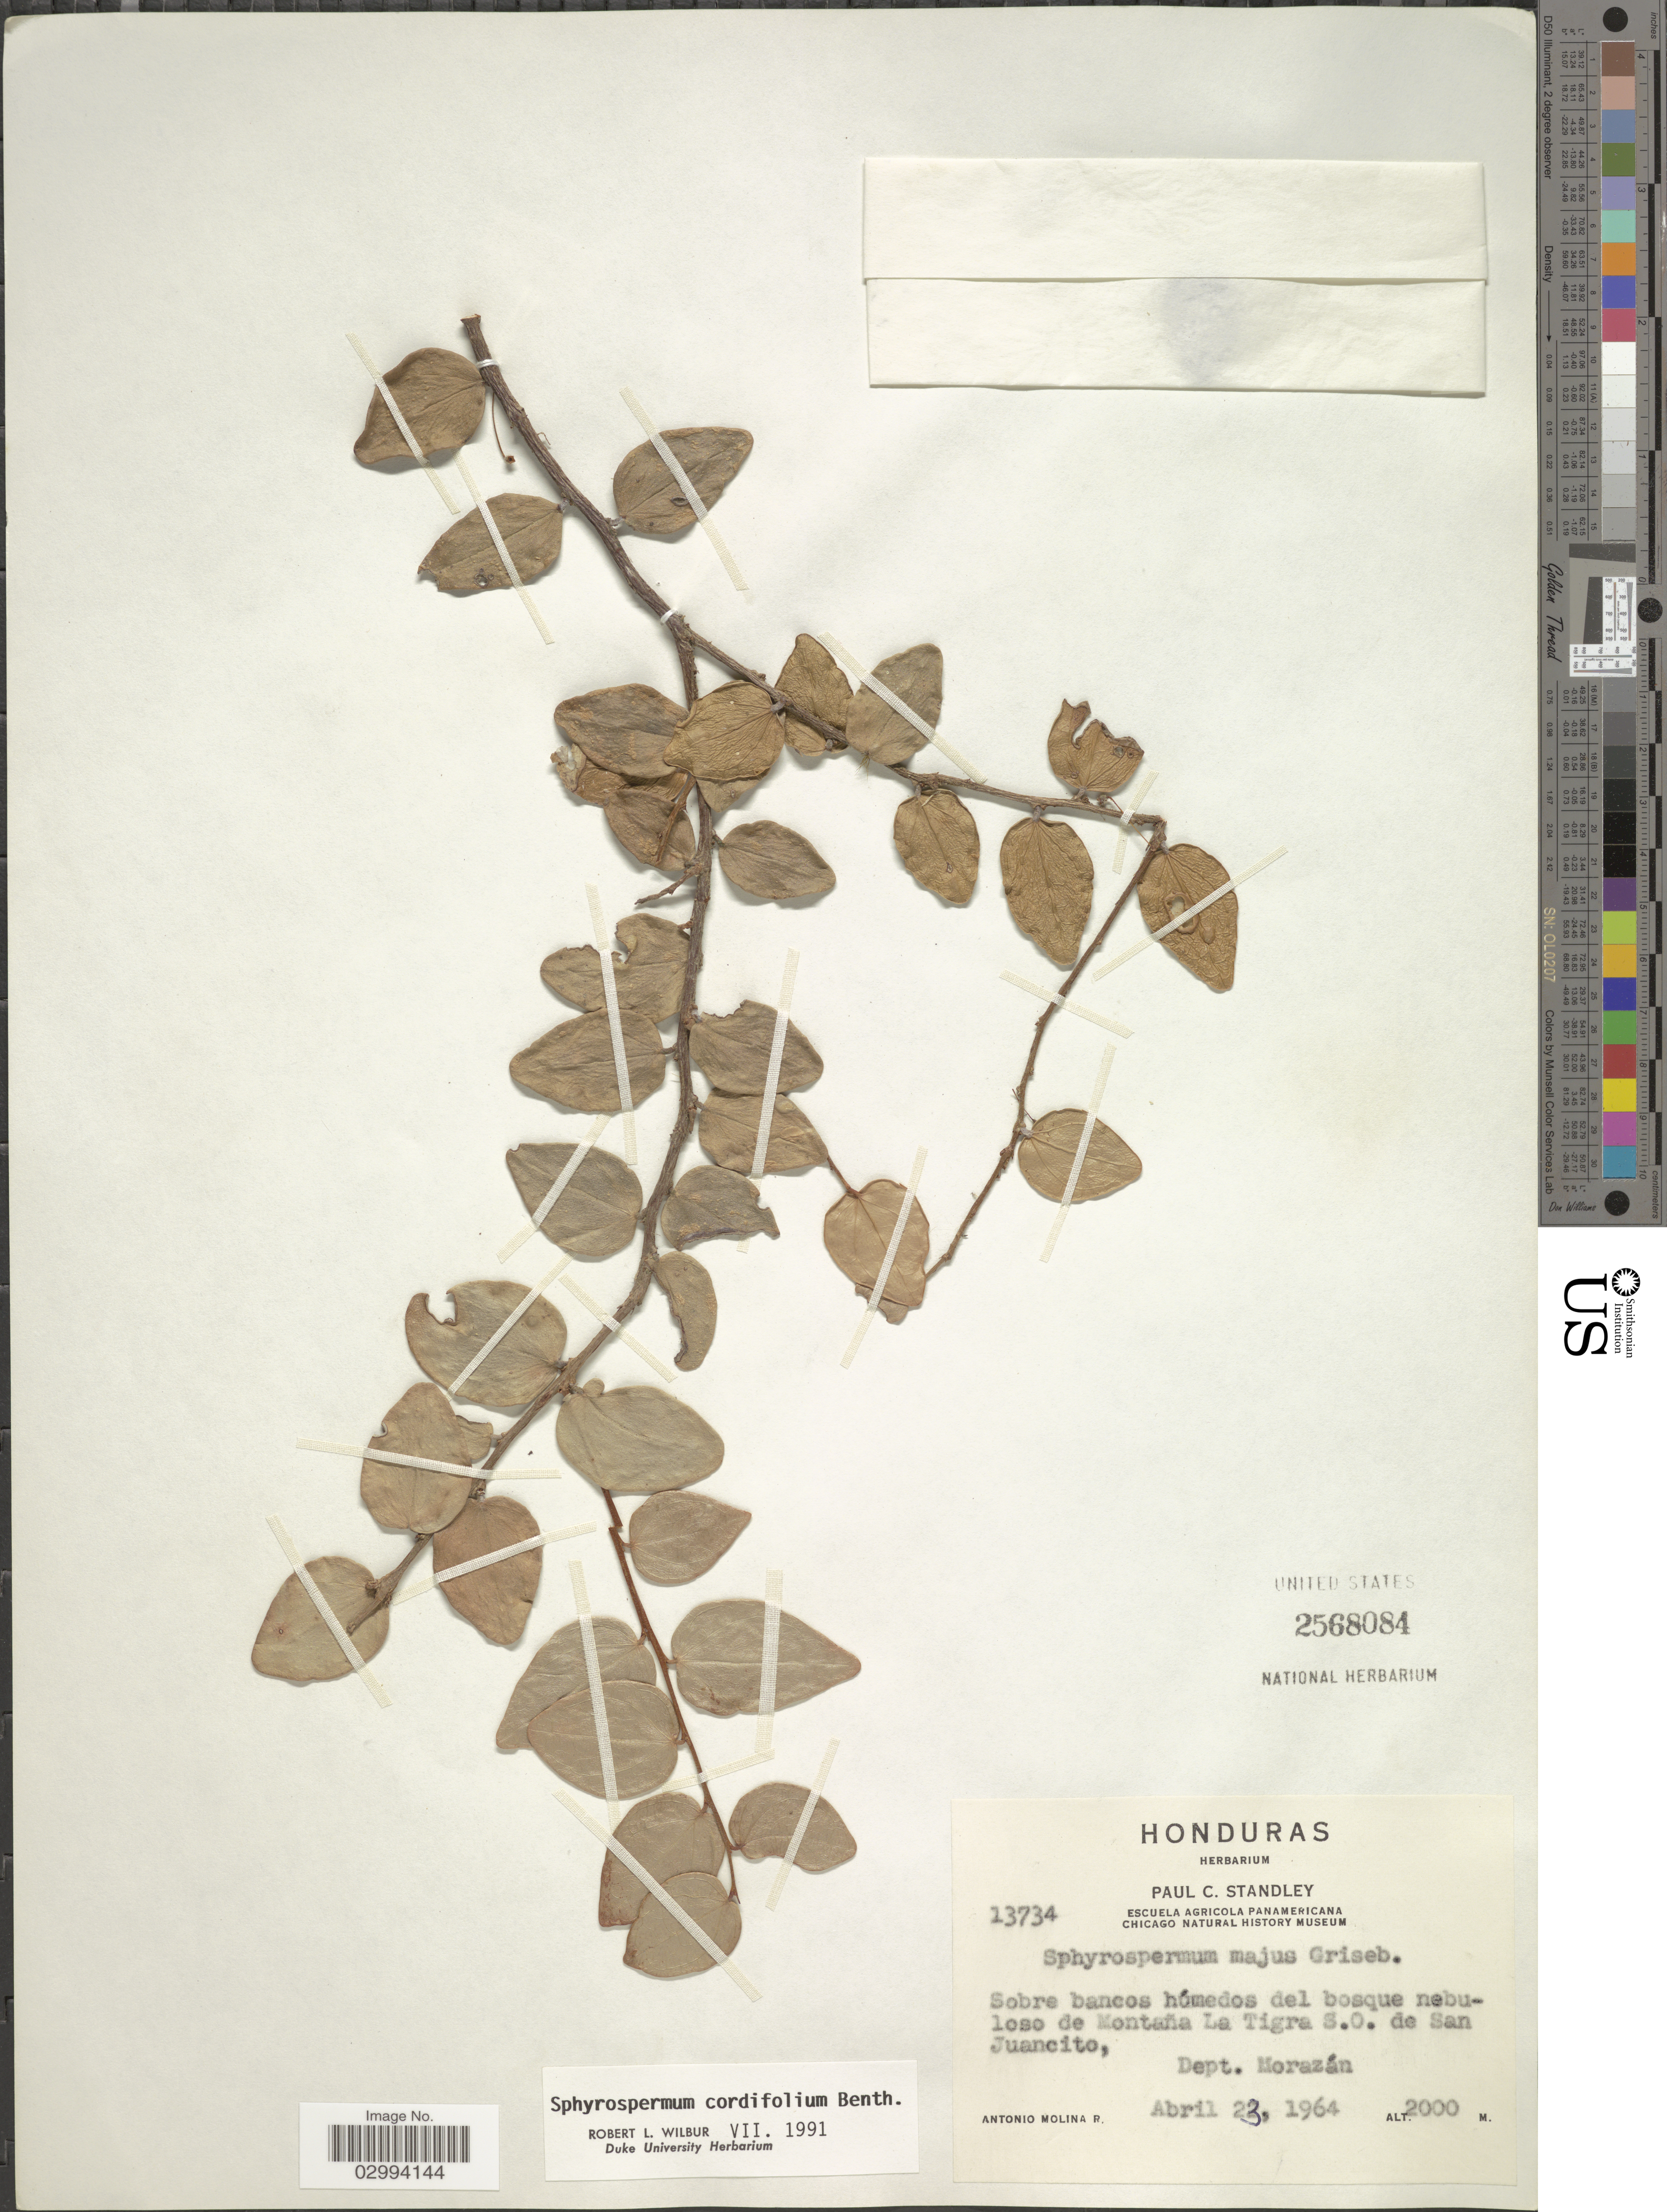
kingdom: Plantae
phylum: Tracheophyta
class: Magnoliopsida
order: Ericales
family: Ericaceae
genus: Sphyrospermum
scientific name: Sphyrospermum cordifolium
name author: Benth.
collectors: A. Molina R.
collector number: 13734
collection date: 1964-04-23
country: Honduras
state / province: Fco. Morazán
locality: Sobre bancos húmedos del bosque nebuloso de Montaña La Tigra S.O. de San Juancito, Dept. Morazán.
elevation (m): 2000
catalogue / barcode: US 2568084